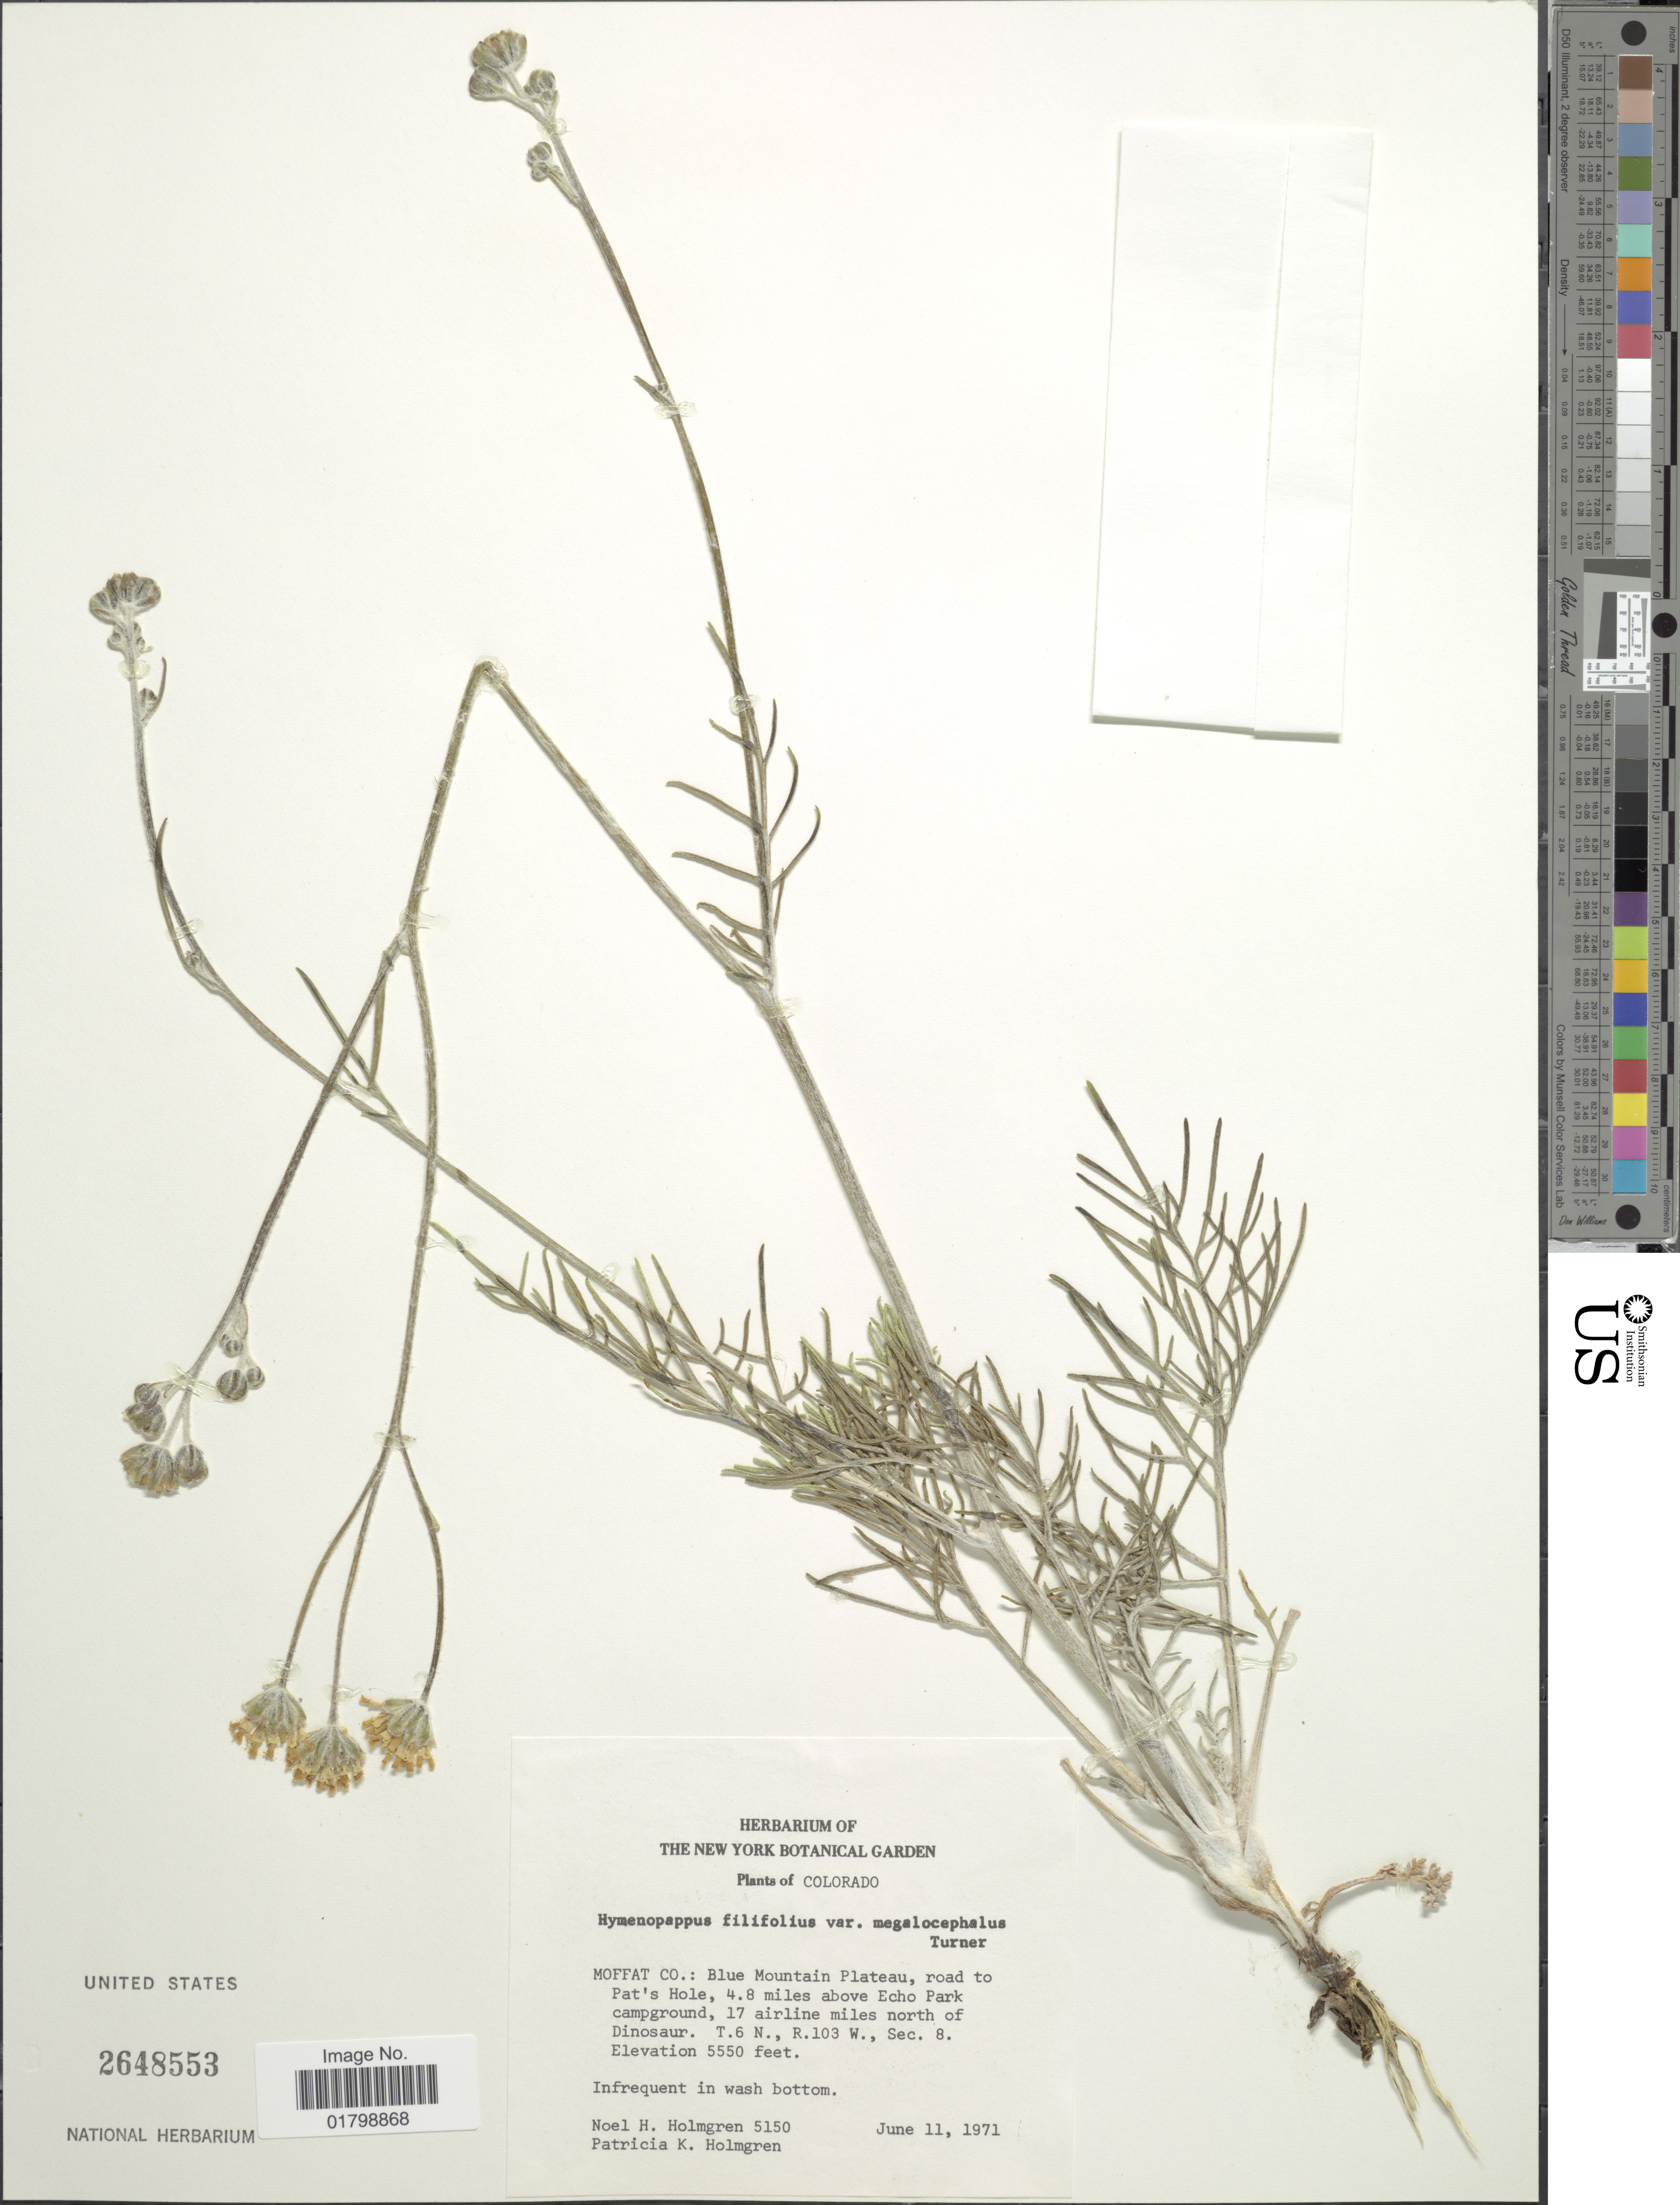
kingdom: Plantae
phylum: Tracheophyta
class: Magnoliopsida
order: Asterales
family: Asteraceae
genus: Hymenopappus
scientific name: Hymenopappus filifolius var. megacephalus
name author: B.L. Turner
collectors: N. H. Holmgren & P. K. Holmgren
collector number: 5150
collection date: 1971-06-11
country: United States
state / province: Colorado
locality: Moffat Cp.: Blue Mountain Plateau, road to Pat's Hole, 4.8 miles above Echo Park campground, 17 airline miles north of Dinosaur. T6N, R103W, Sec. 8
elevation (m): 1692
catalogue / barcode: US 2648553